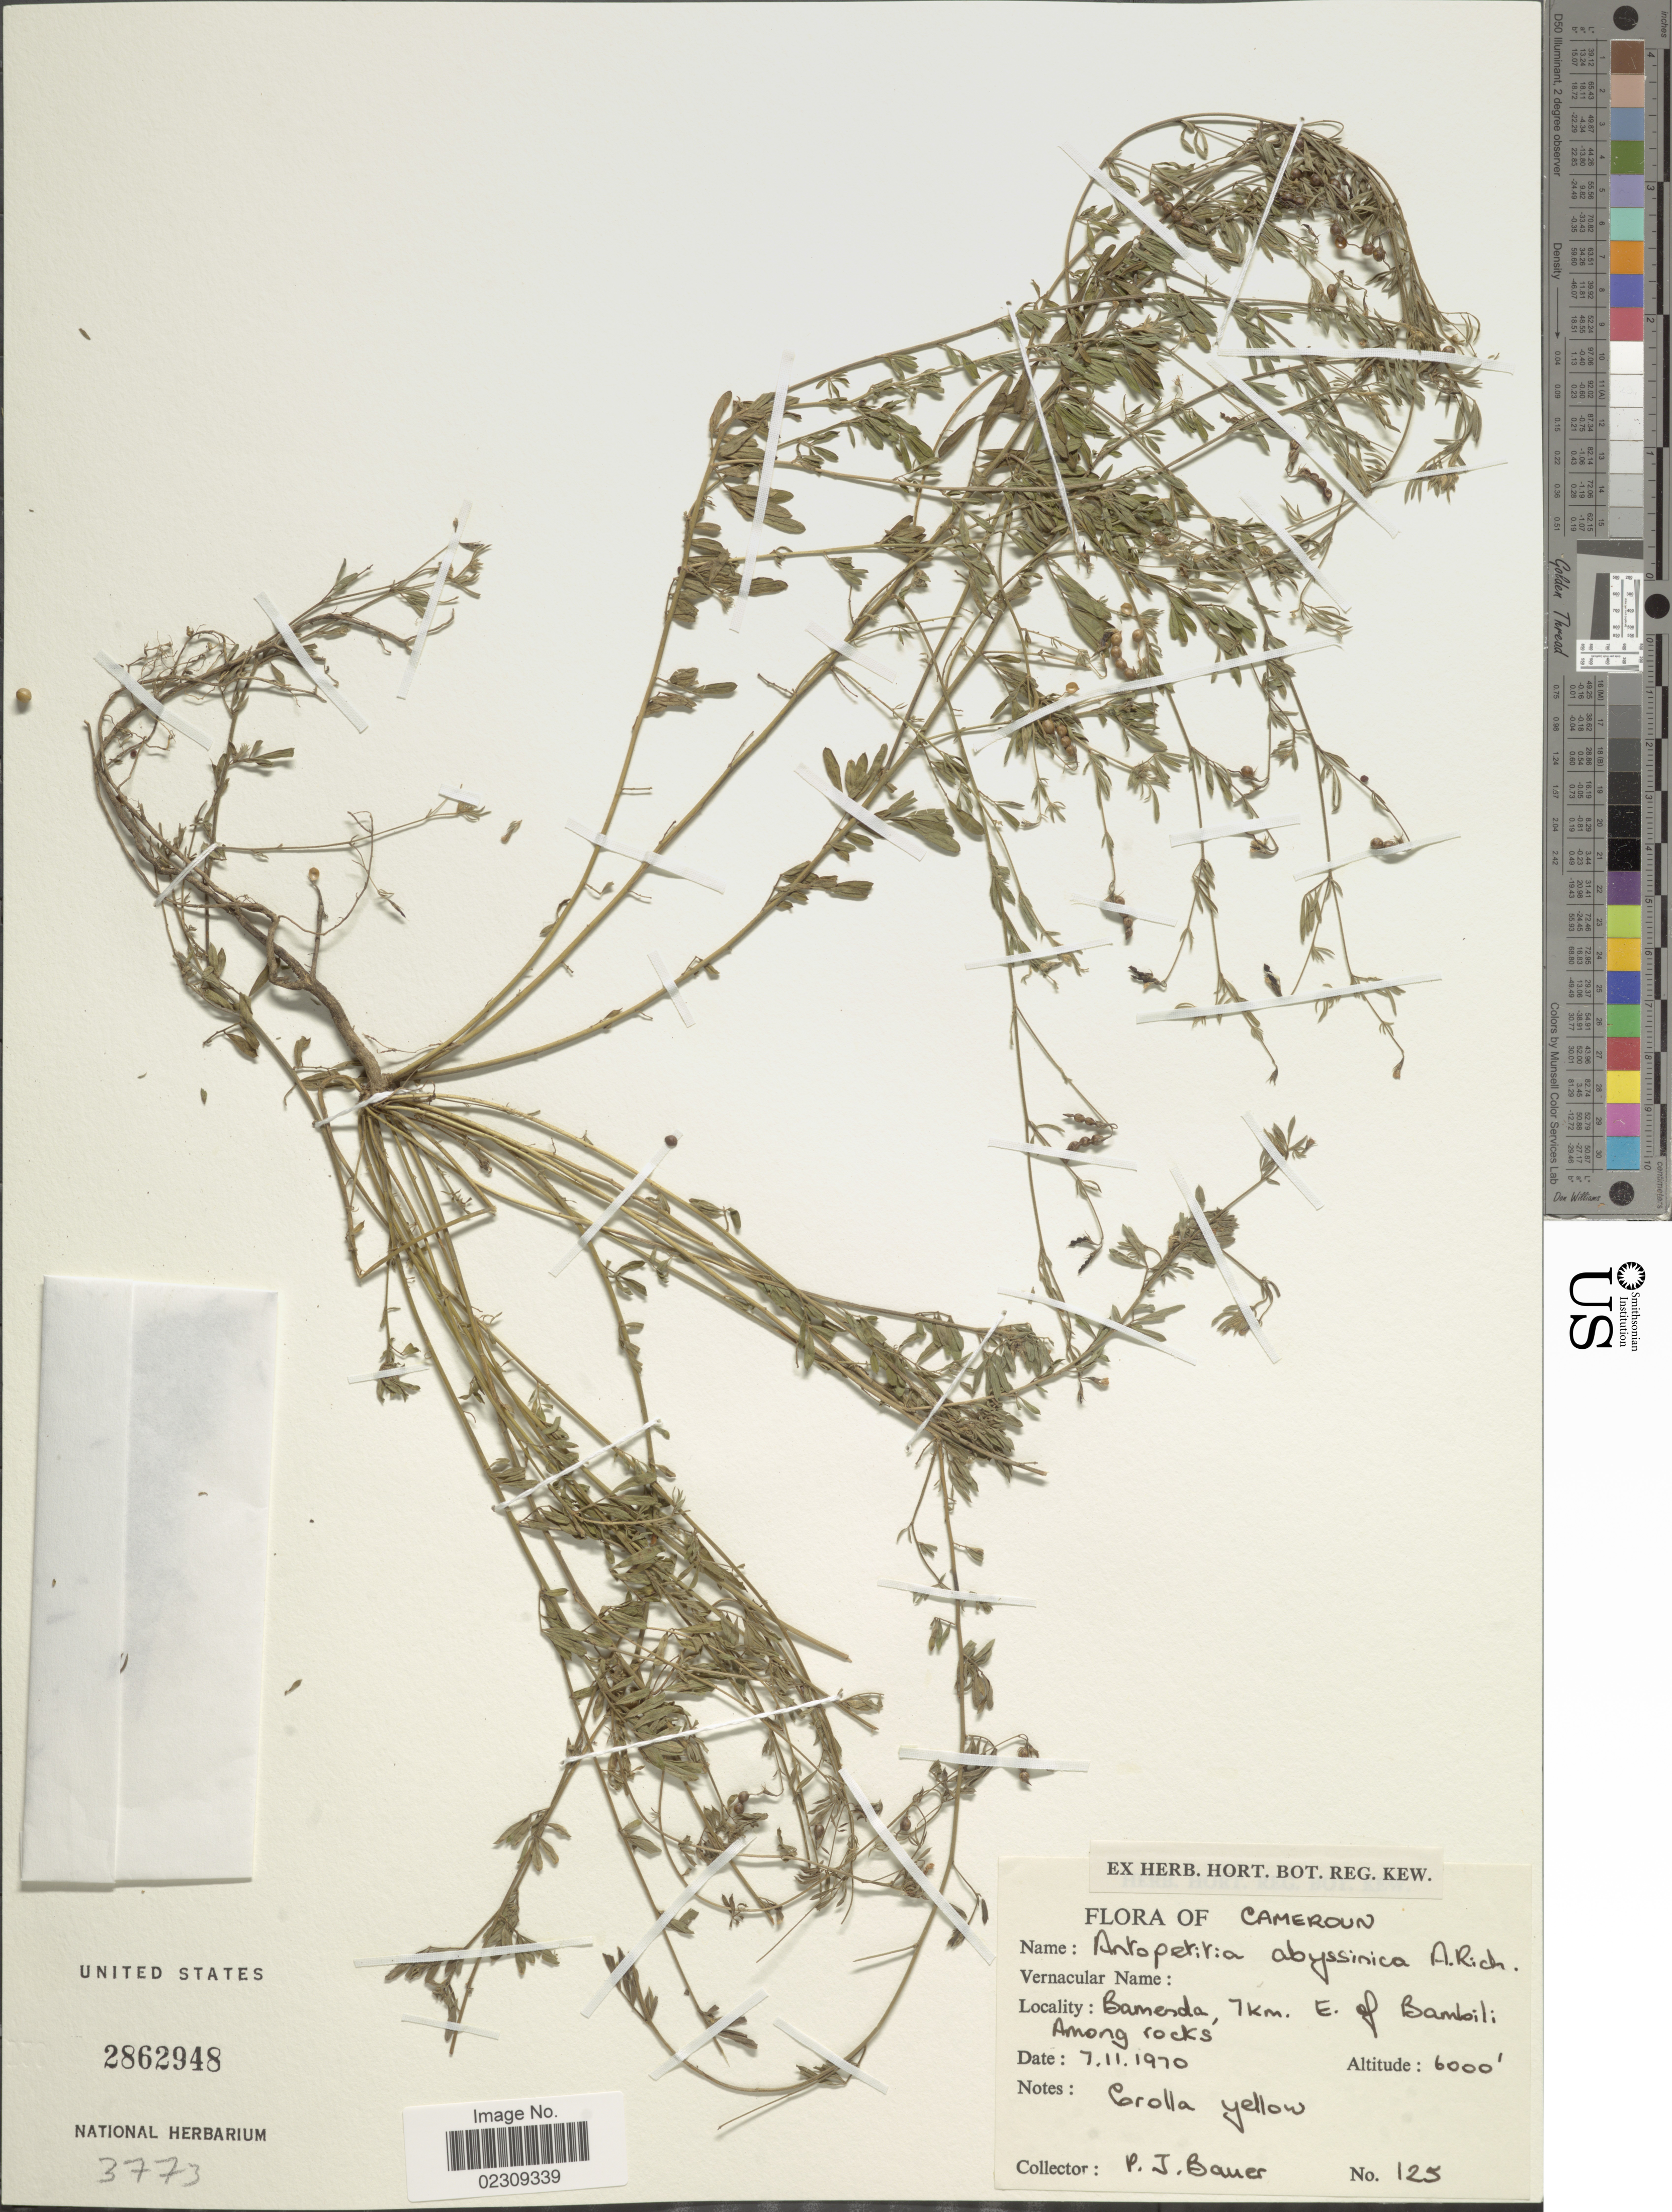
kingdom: Plantae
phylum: Tracheophyta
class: Magnoliopsida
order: Fabales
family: Fabaceae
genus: Antopetitia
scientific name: Antopetitia abyssinica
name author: A. Rich.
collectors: P. Bauer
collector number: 125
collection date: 1970-11-07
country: Cameroon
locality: Bamenda, 7 km E of Bambili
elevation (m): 1829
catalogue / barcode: US 2862948